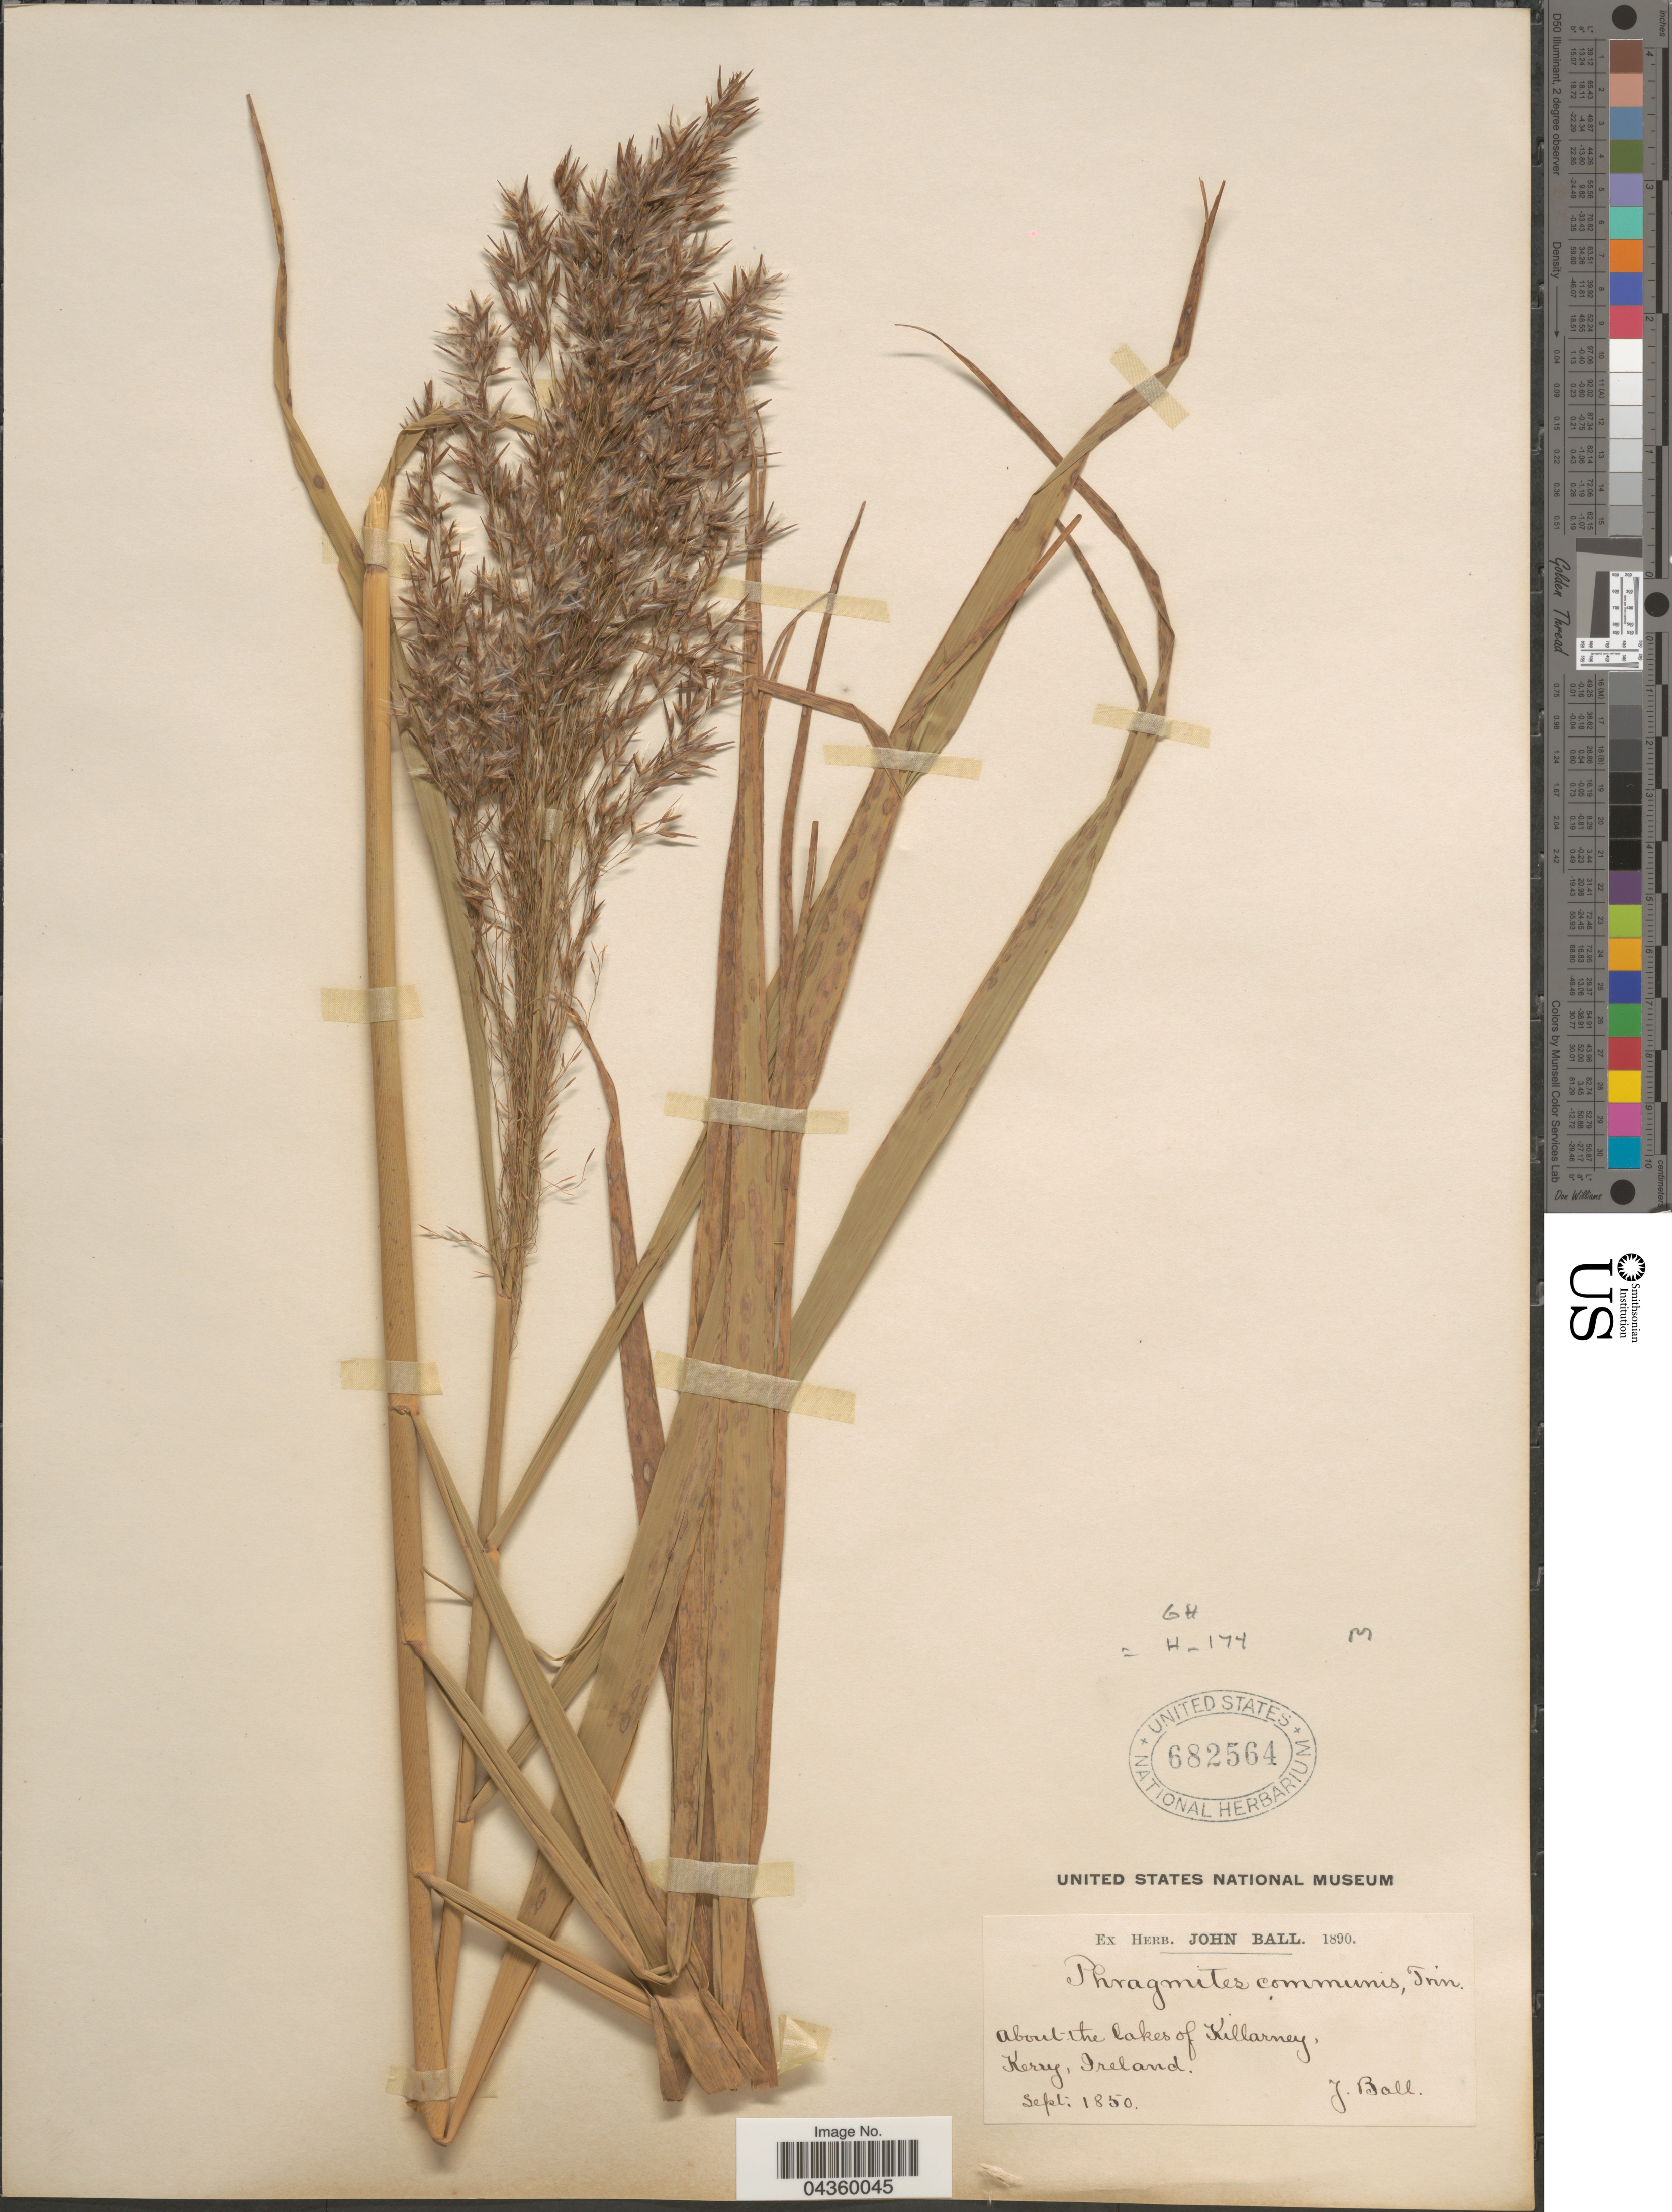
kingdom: Plantae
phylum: Tracheophyta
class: Liliopsida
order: Poales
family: Poaceae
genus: Phragmites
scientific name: Phragmites australis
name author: (Cav.) Trin. ex Steud.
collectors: J. Ball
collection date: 1850-09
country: Ireland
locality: Kerry.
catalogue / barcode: US 682564